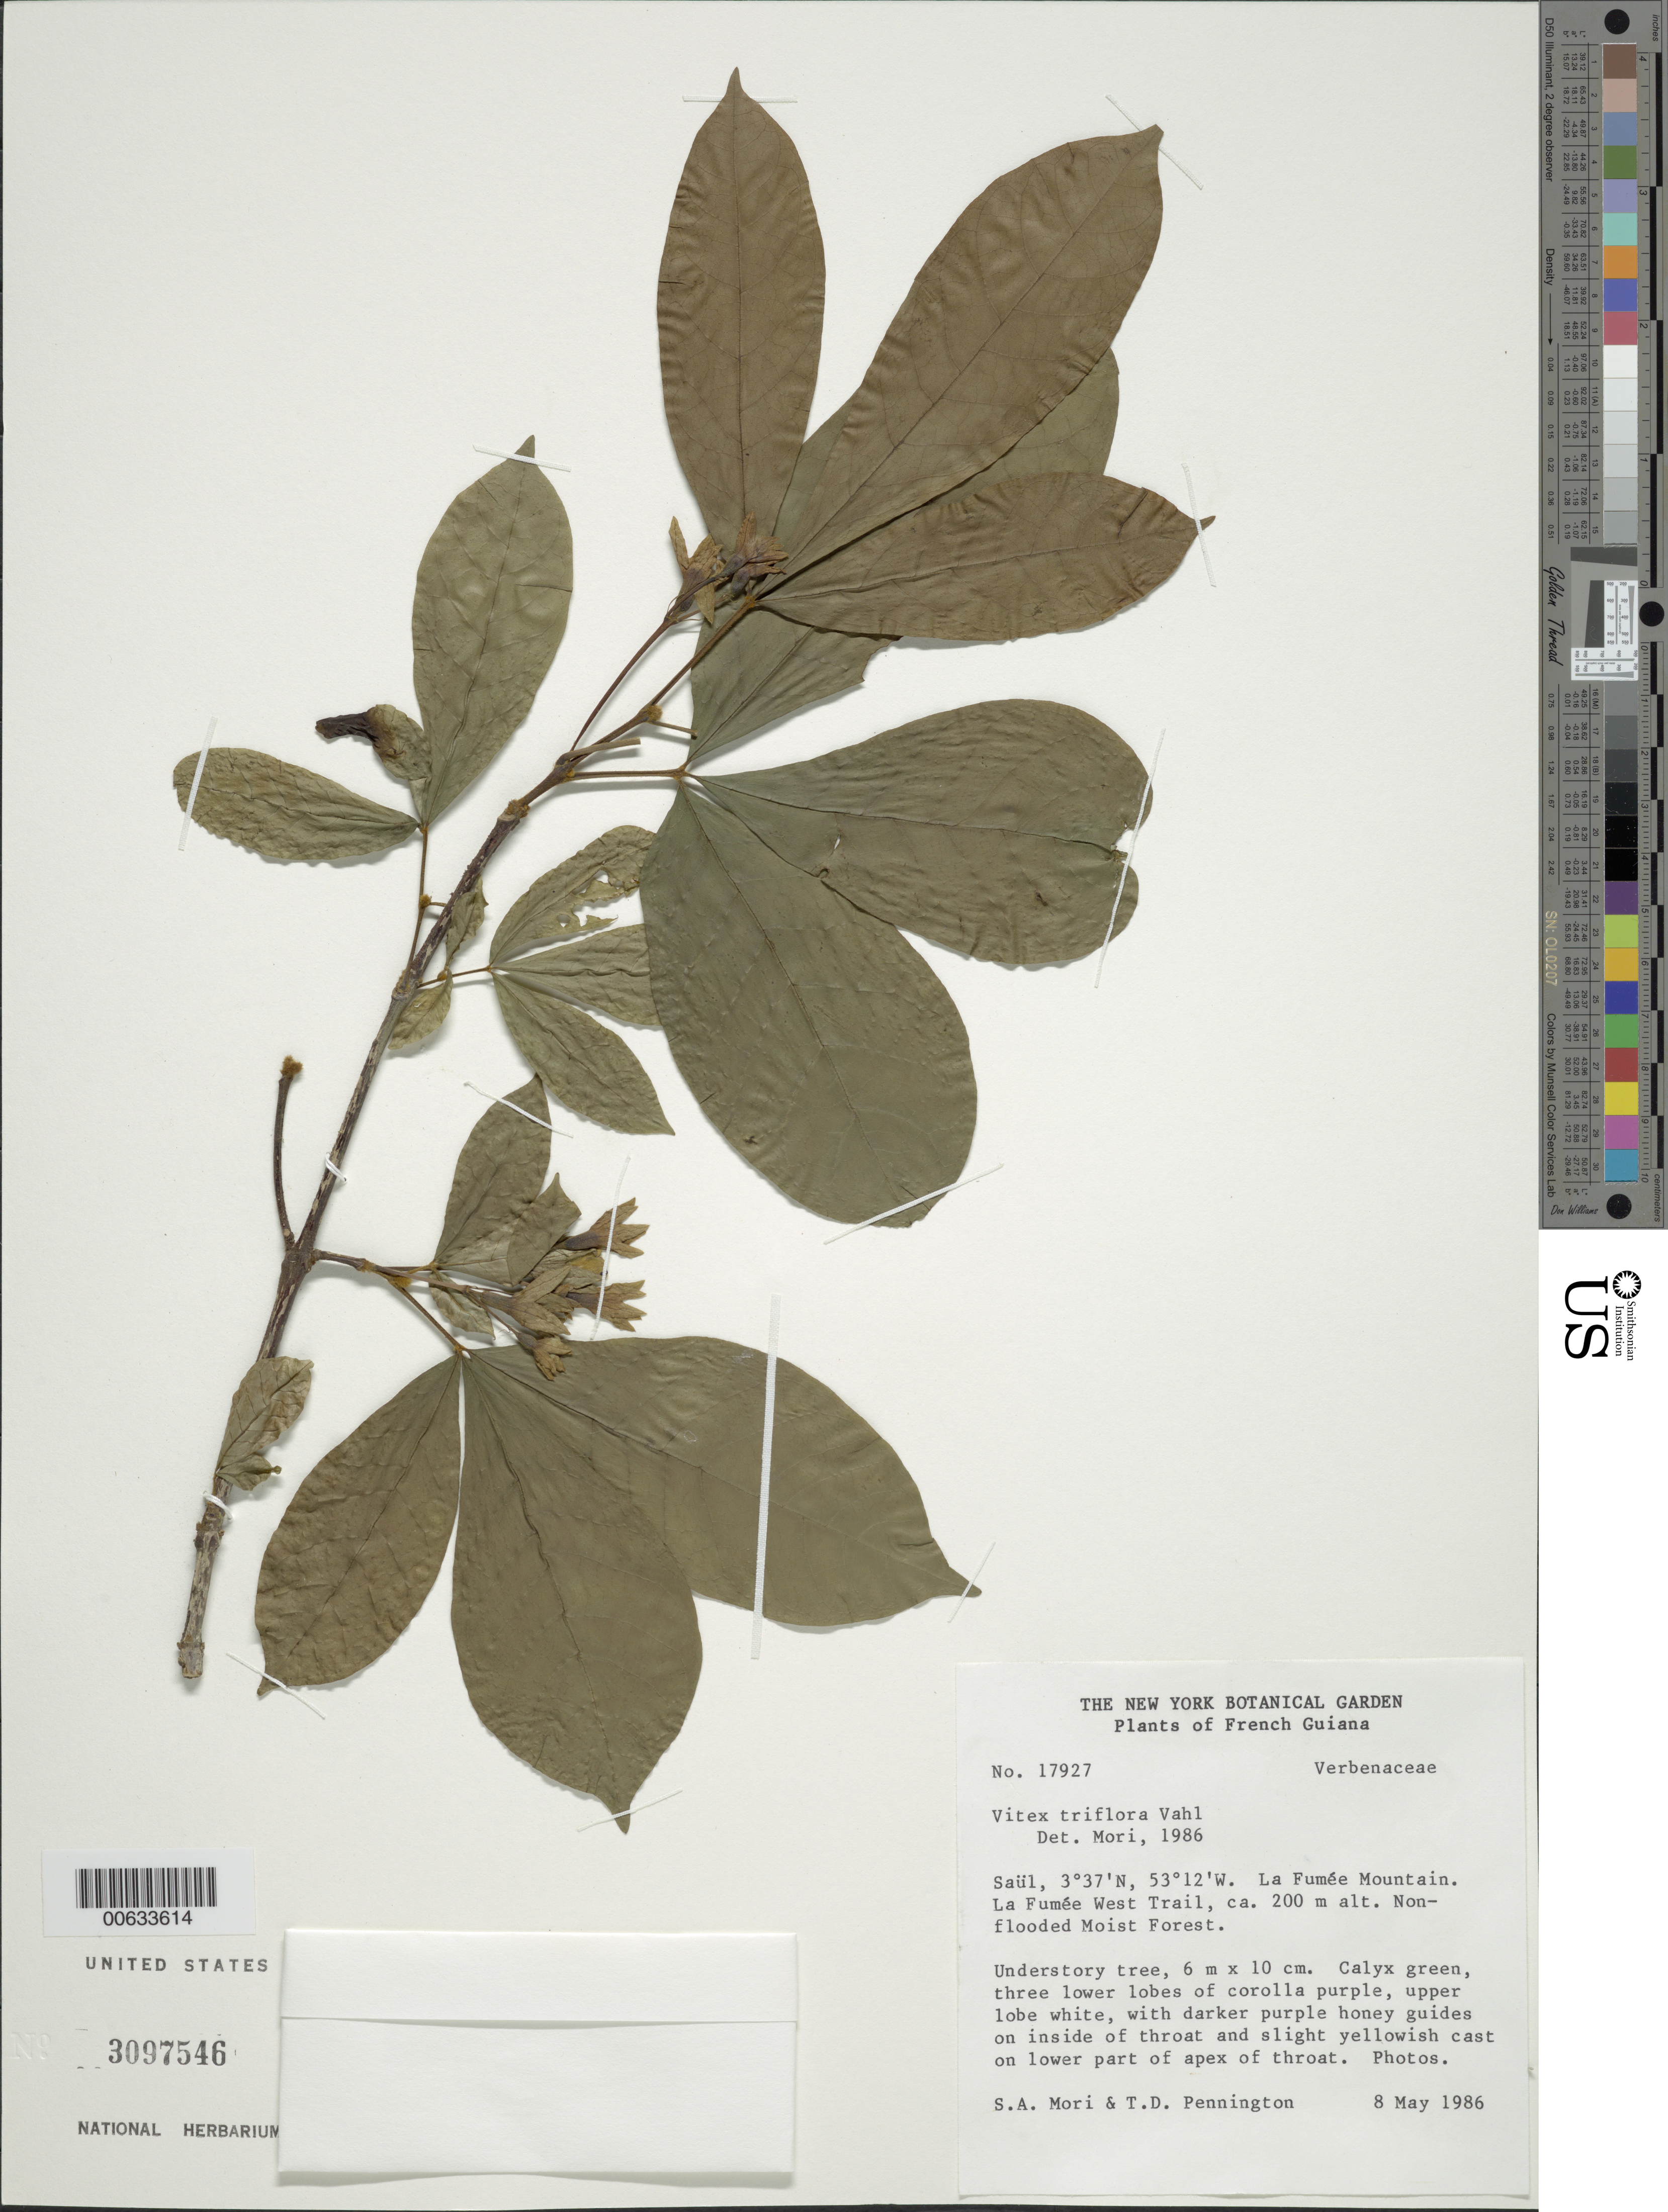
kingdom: Plantae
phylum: Tracheophyta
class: Magnoliopsida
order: Lamiales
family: Lamiaceae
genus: Vitex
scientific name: Vitex triflora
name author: Vahl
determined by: Mori, Scott A.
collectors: S. Mori & T. D. Pennington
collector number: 17927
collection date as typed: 8-May-86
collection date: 1986-05-08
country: French Guiana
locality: Saül, La Fumée Mt., West Trail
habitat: Non-inundated moist forest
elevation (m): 200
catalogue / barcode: US 3097546